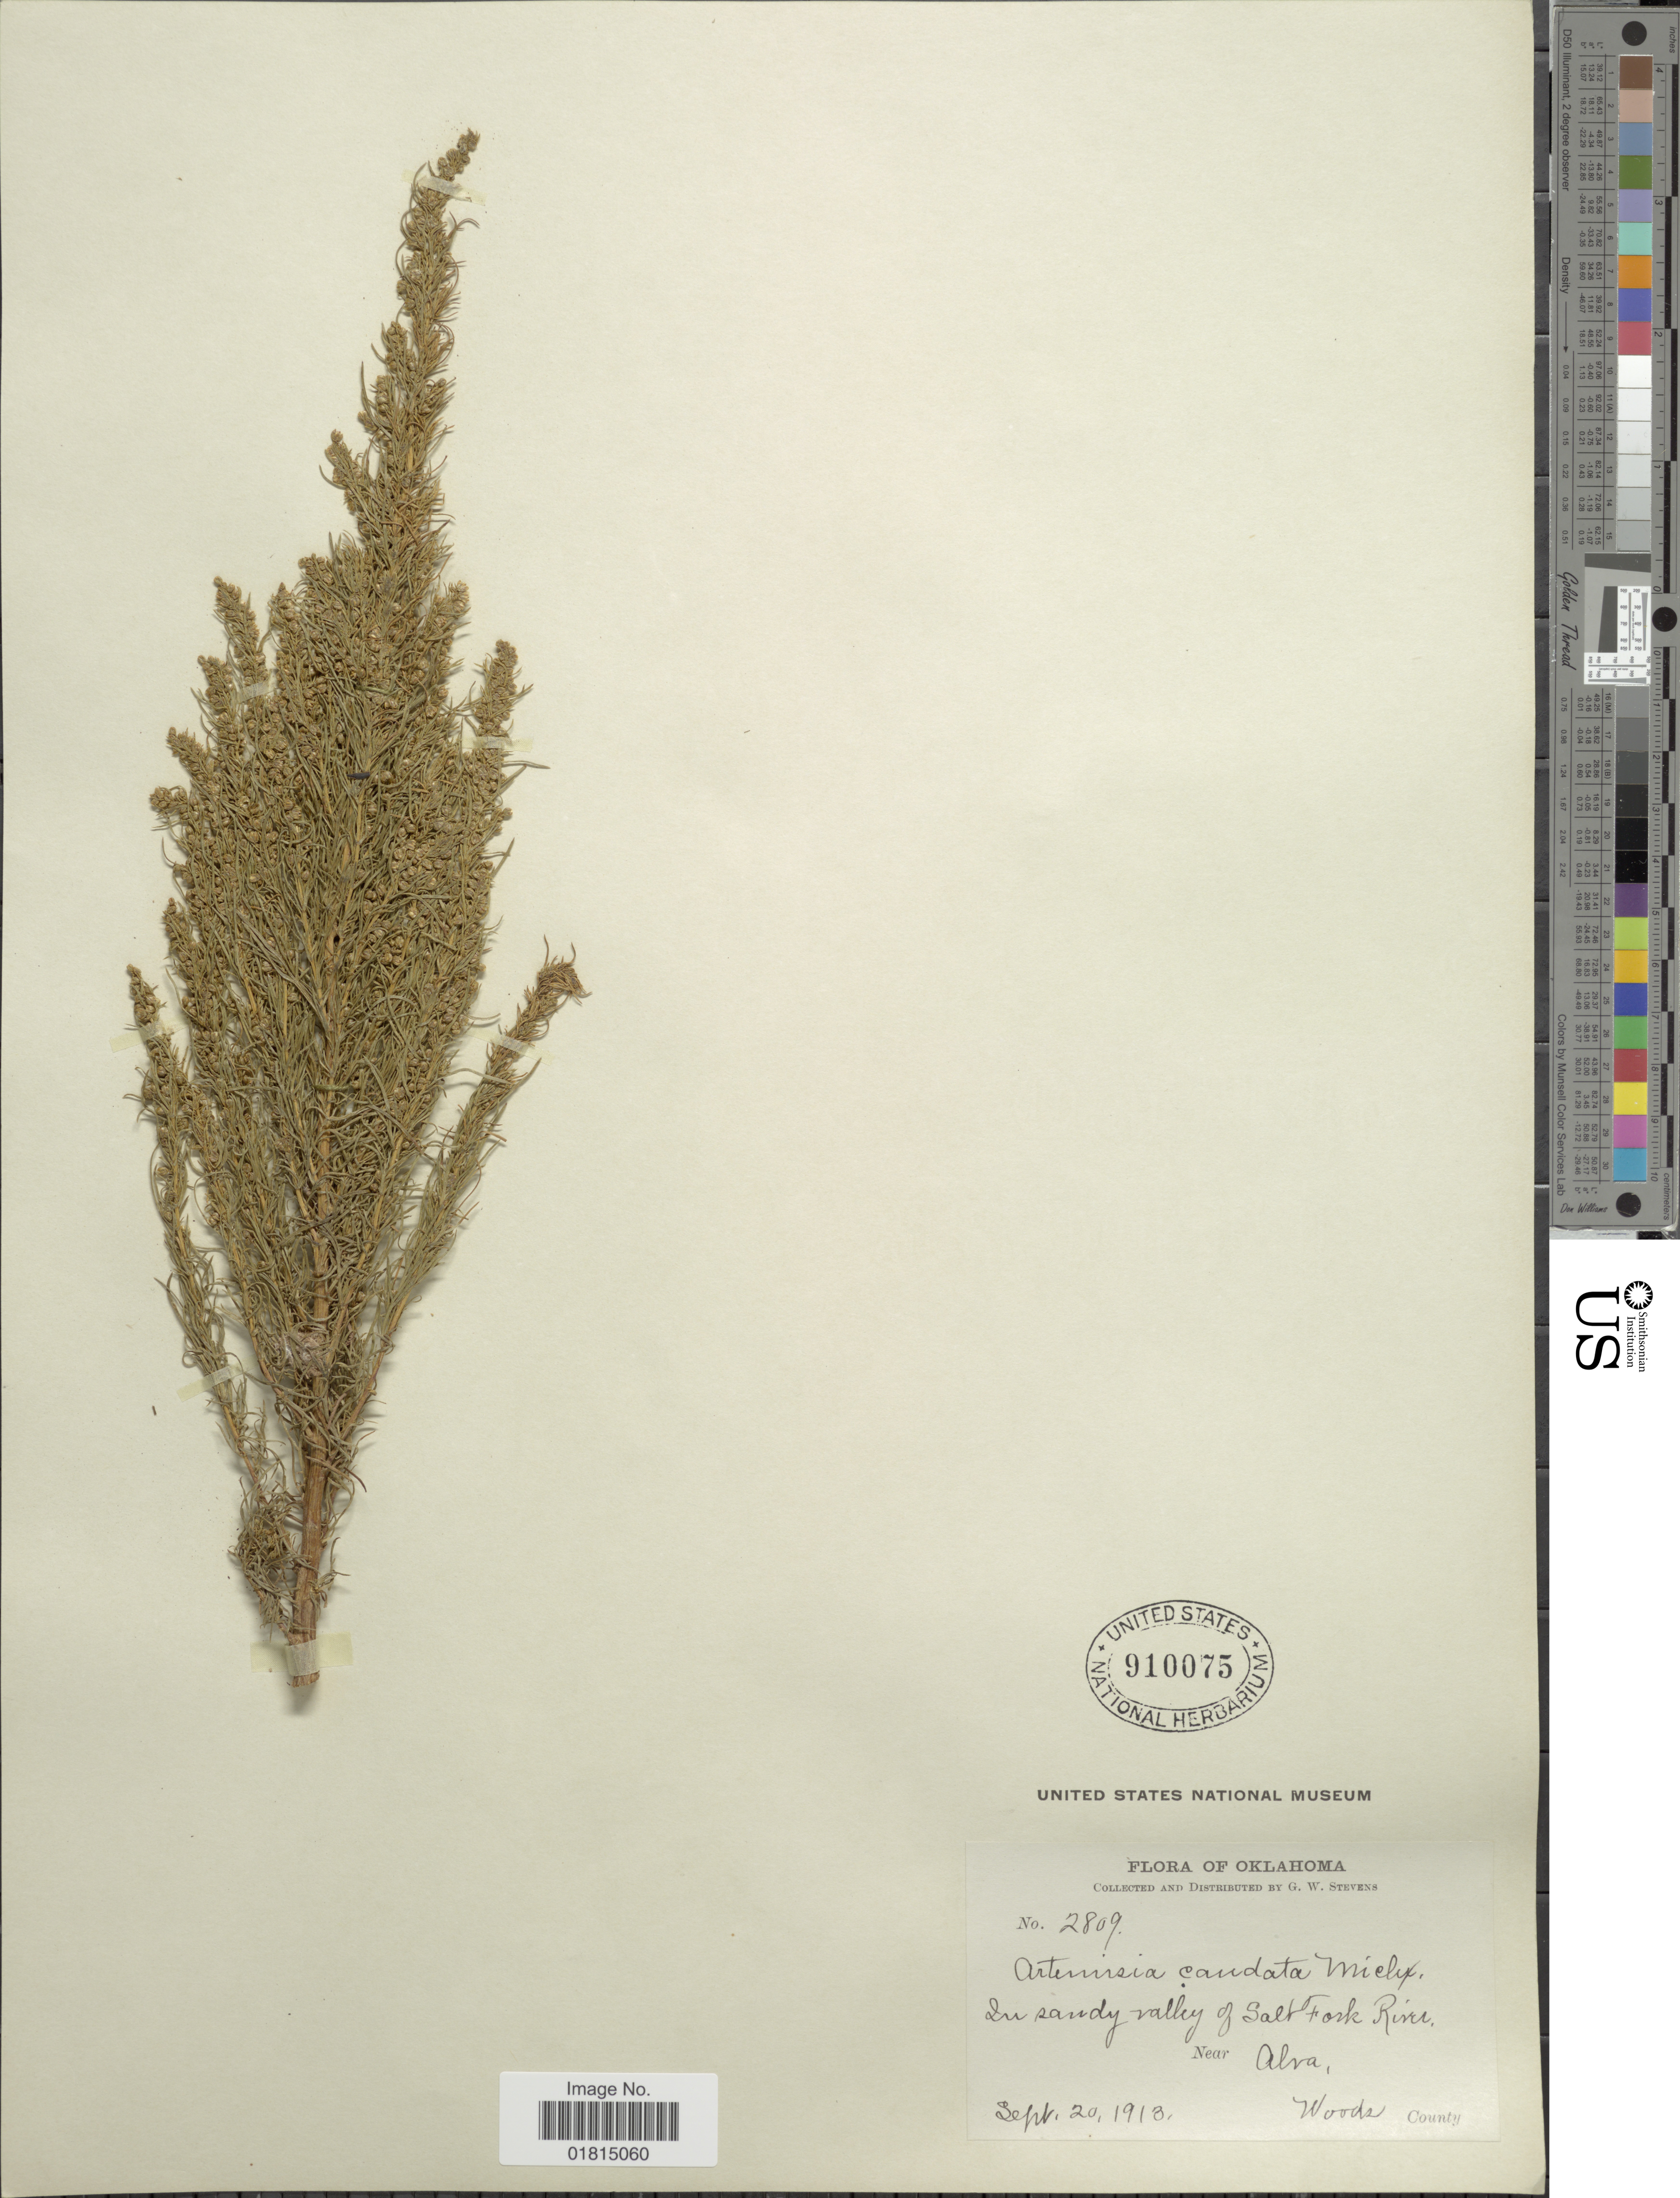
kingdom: Plantae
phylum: Tracheophyta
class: Magnoliopsida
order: Asterales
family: Asteraceae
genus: Artemisia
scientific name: Artemisia caudata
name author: Michx.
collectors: G. W. Stevens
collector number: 2809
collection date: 1913-09-20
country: United States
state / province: Oklahoma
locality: In sandy valley of Salt Fork River, Near Alva, Woods County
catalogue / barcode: US 910075